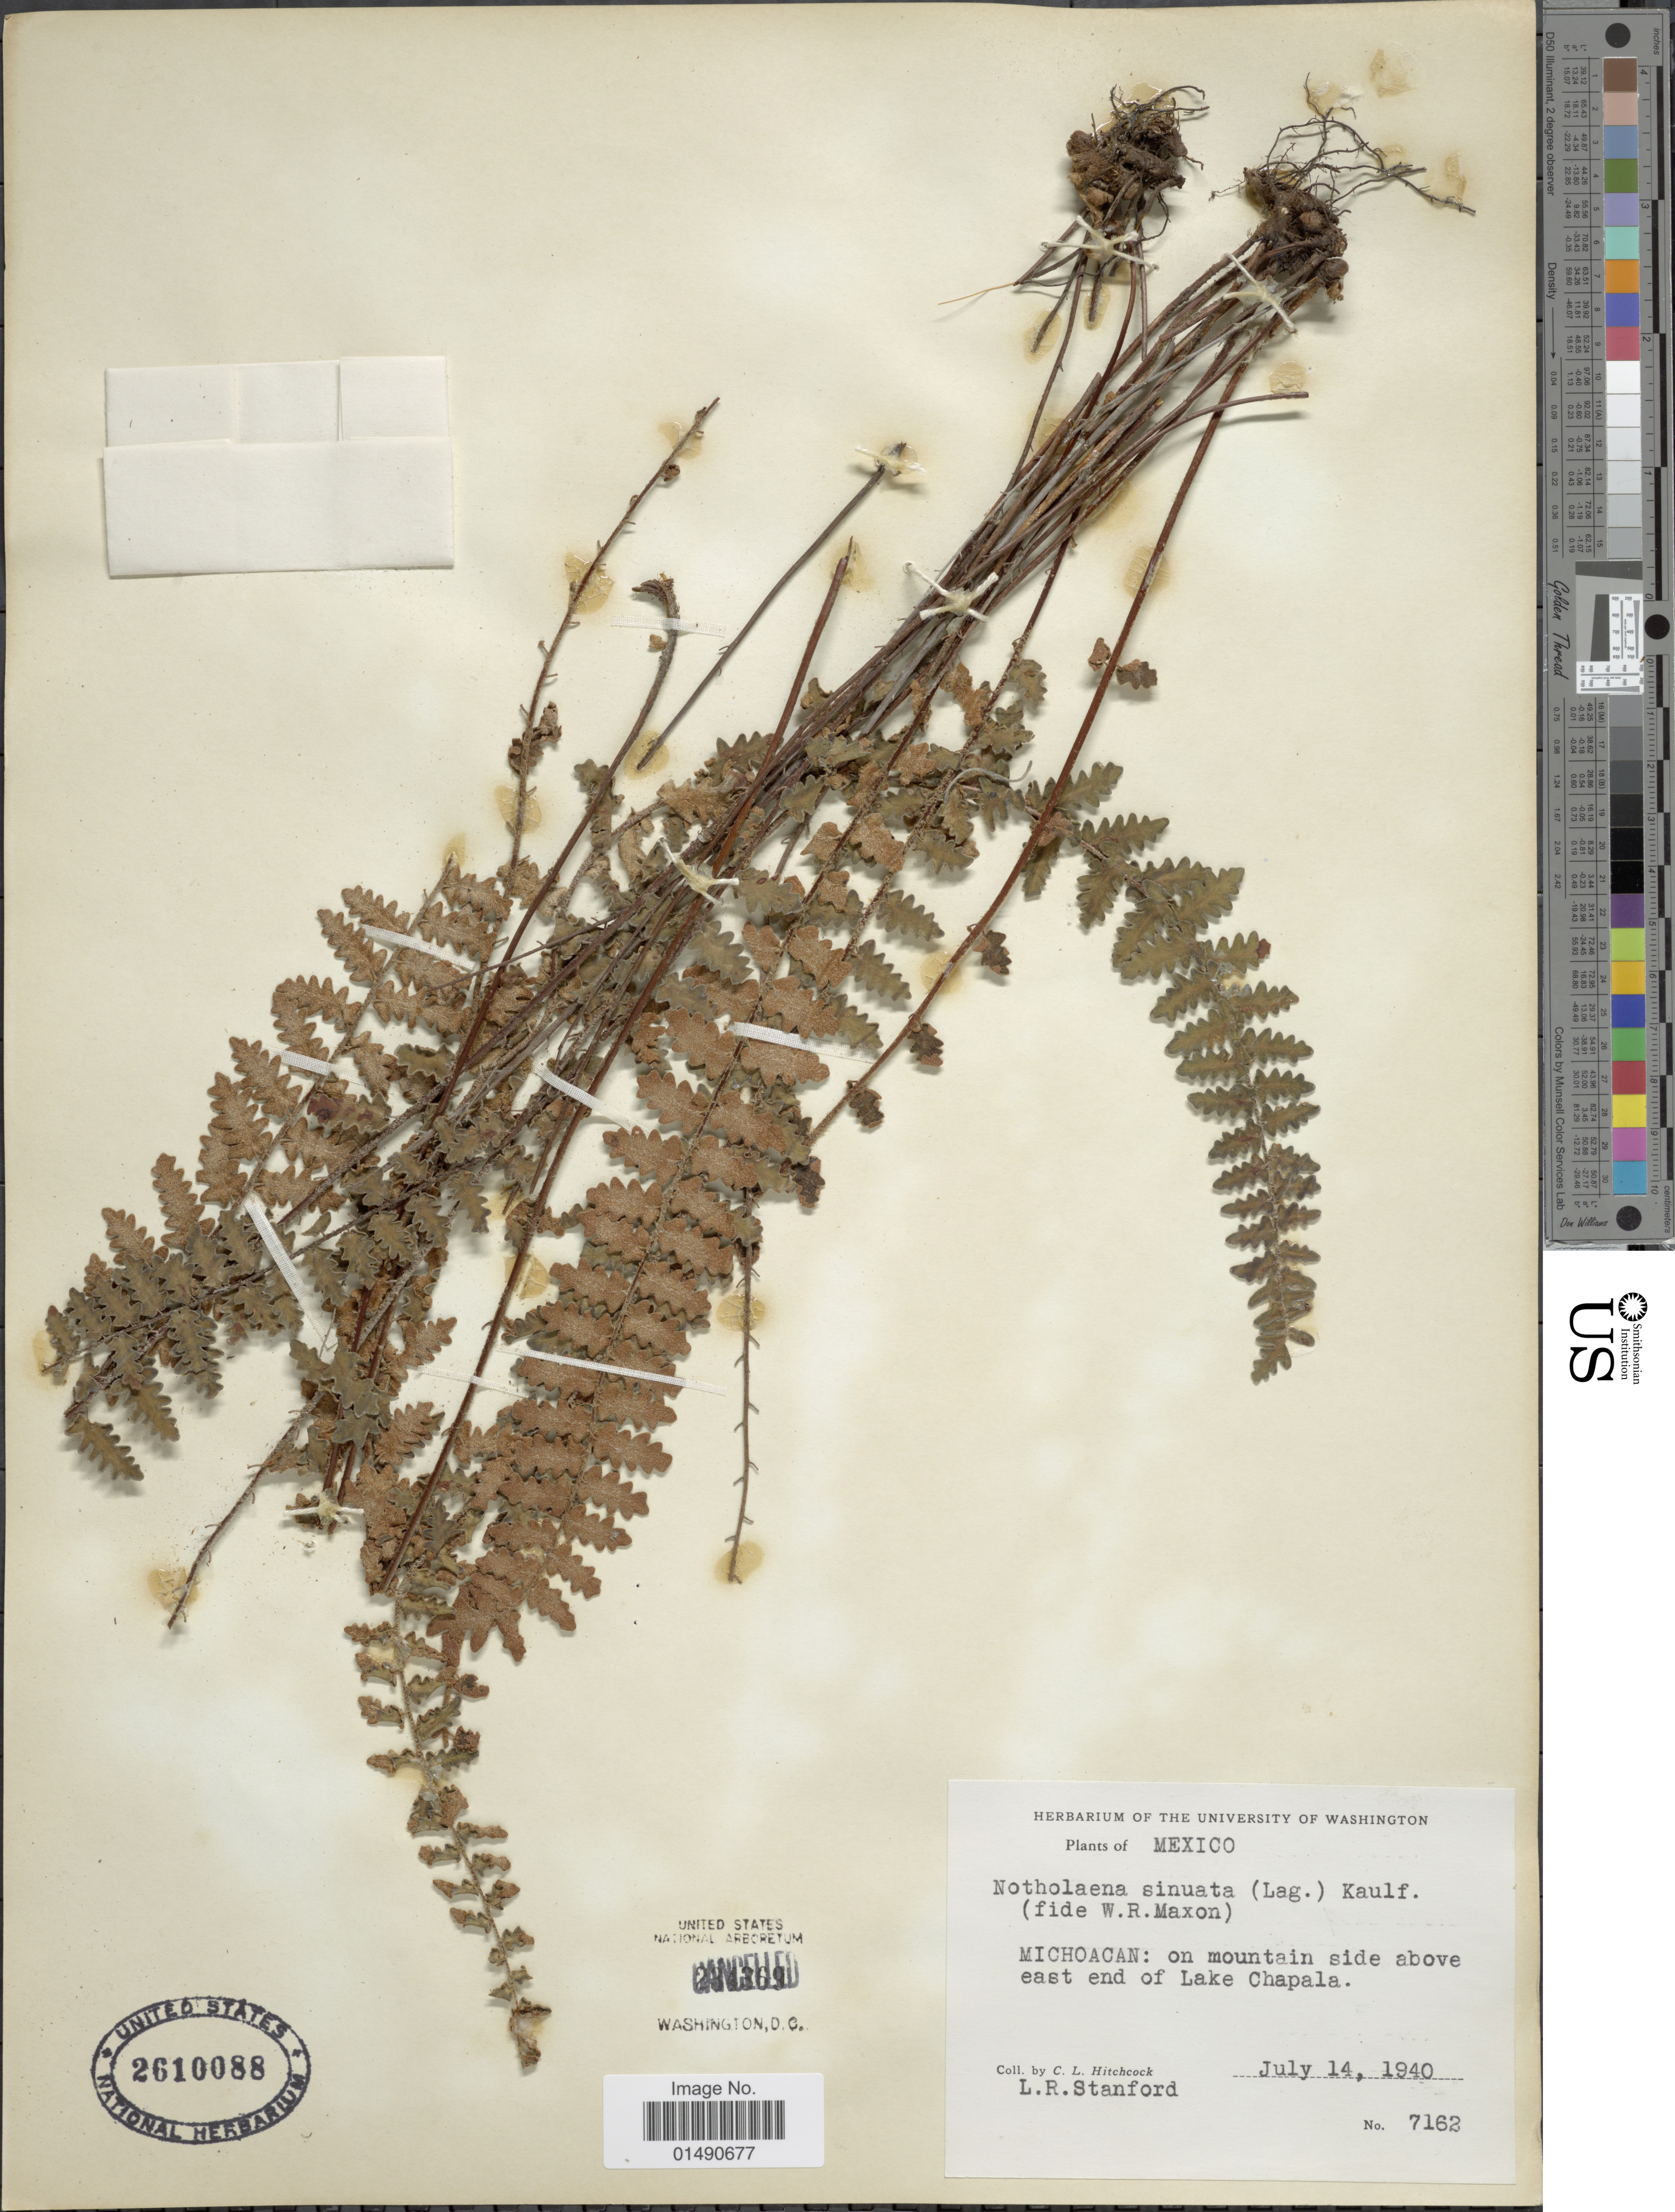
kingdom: Plantae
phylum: Tracheophyta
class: Polypodiopsida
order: Polypodiales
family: Pteridaceae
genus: Astrolepis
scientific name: Astrolepis sinuata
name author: (Lag. ex Sw.) D.M. Benham & Windham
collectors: C. L. Hitchcock & L. R. Stanford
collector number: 7162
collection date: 1940-08-14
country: Mexico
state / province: Michoacán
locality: On mountain side above east end of Lake Chapala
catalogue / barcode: US 2610088